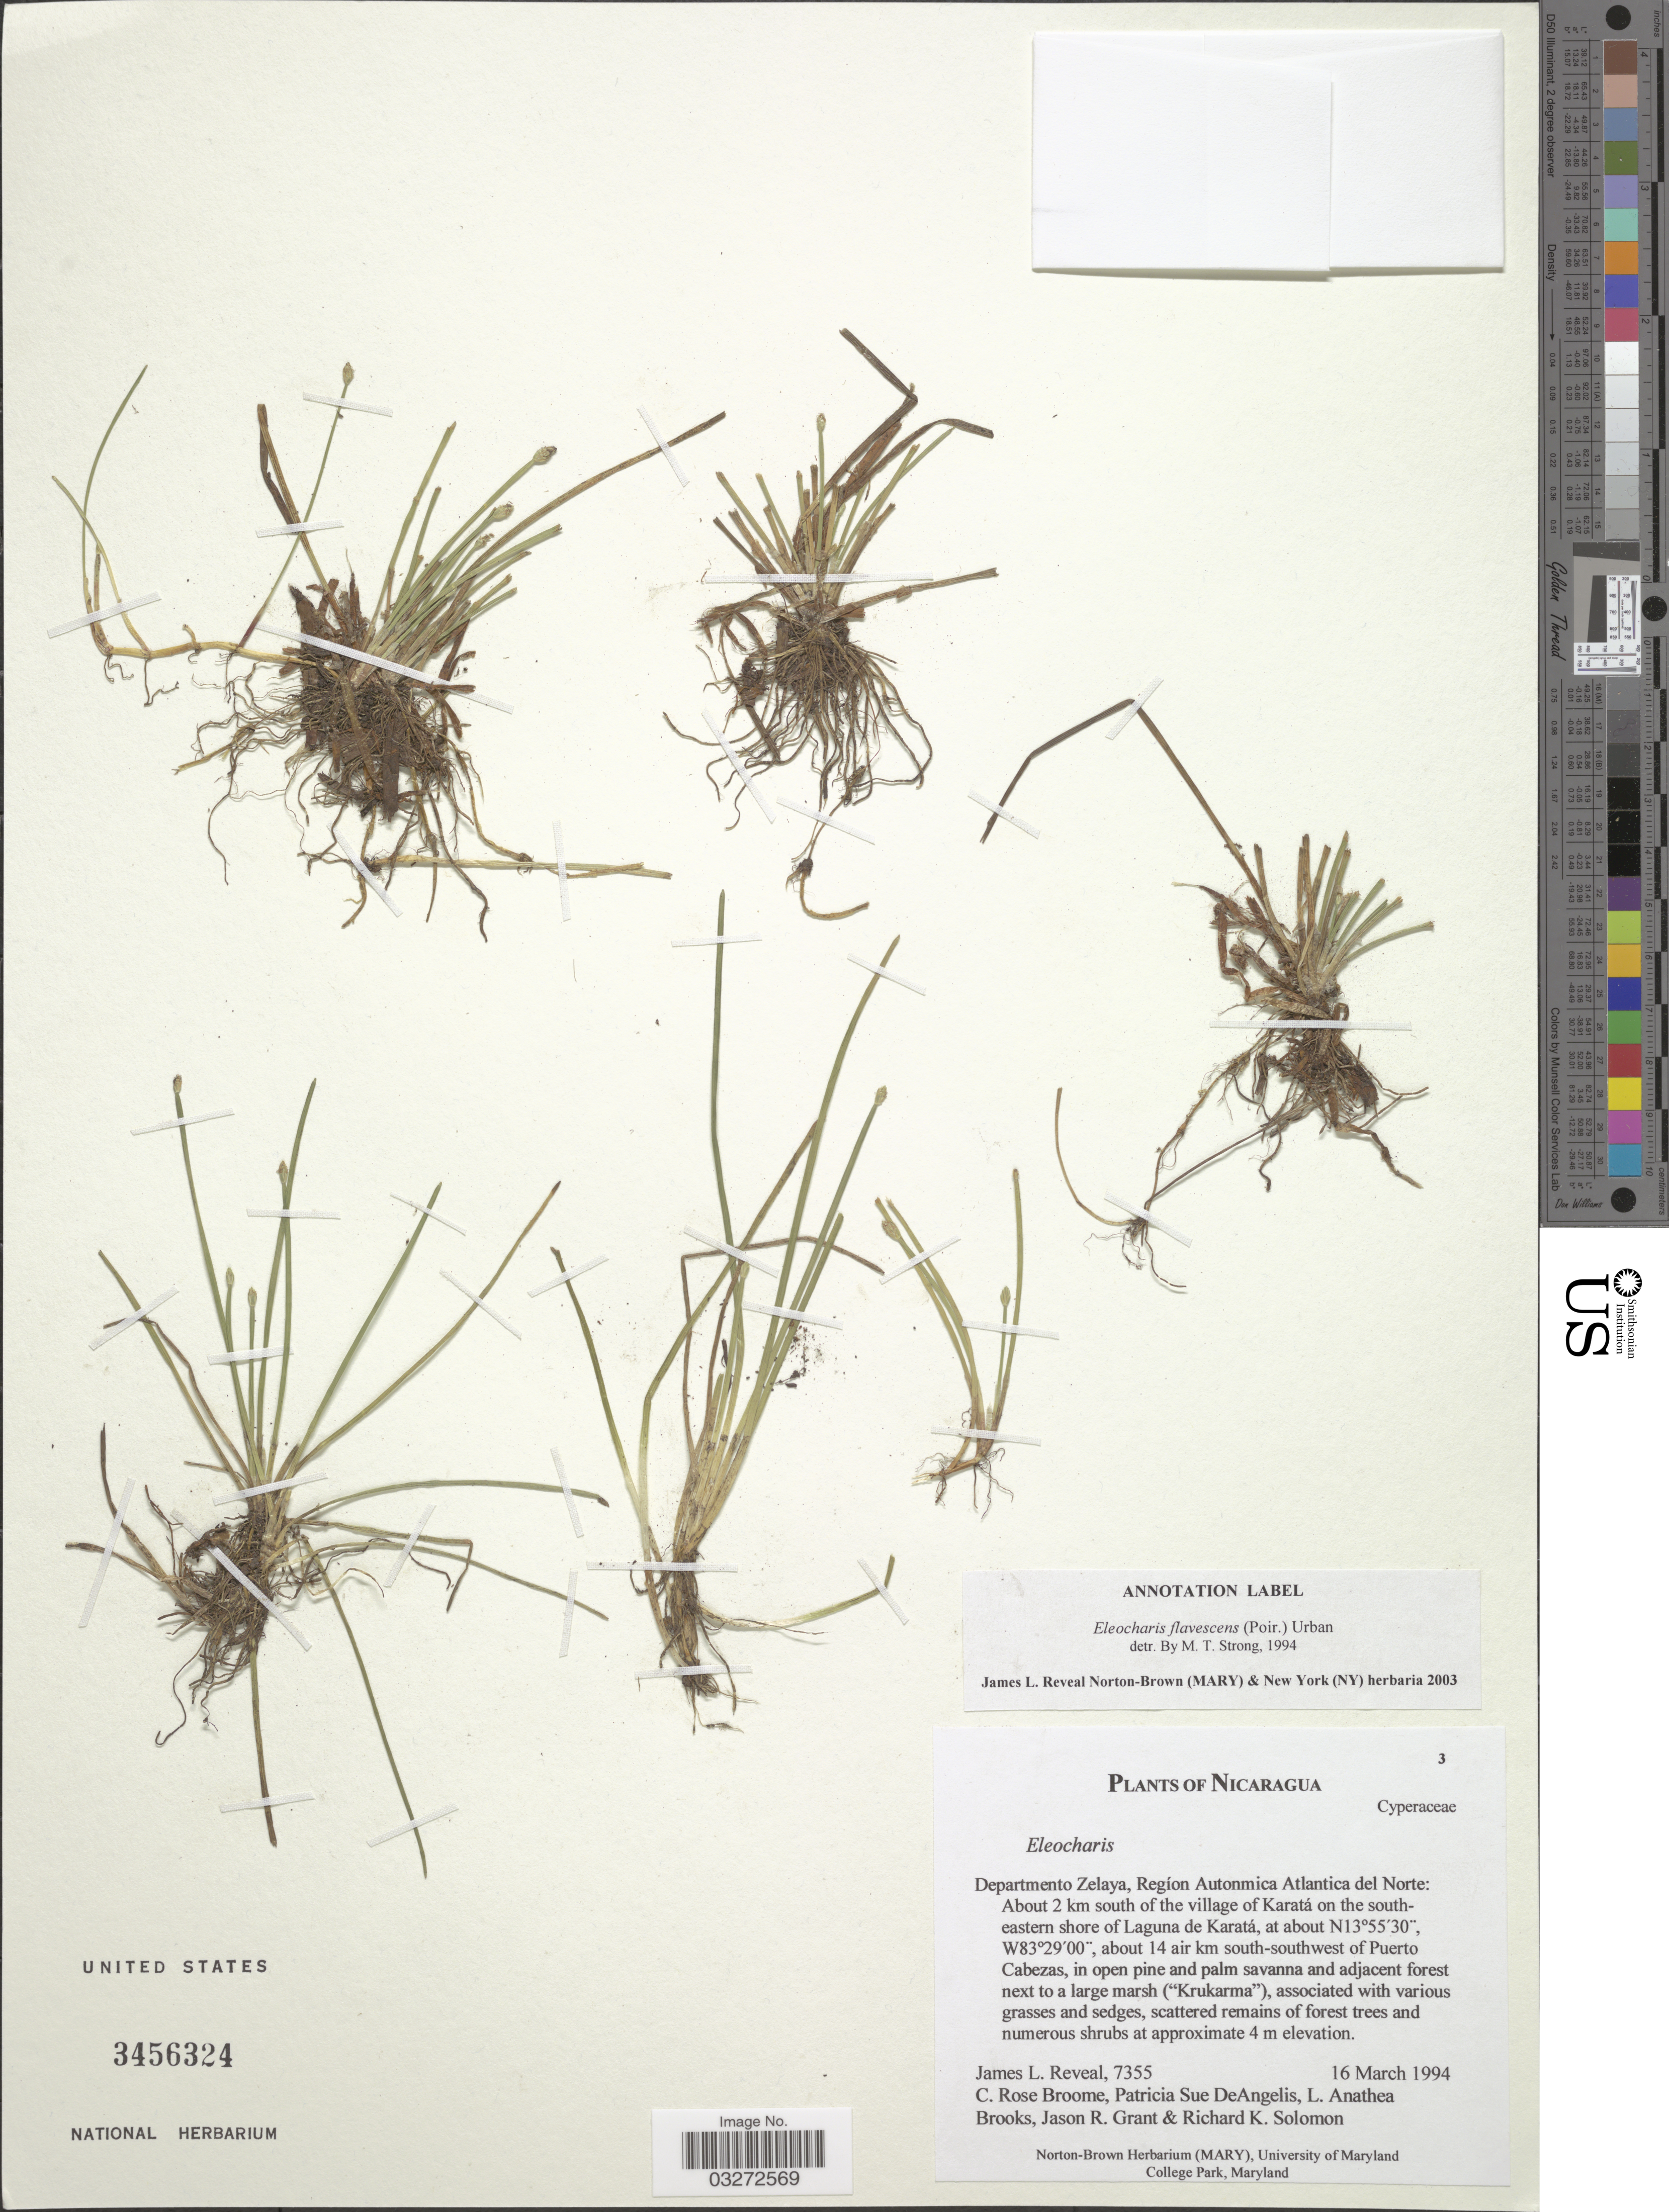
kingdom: Plantae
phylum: Tracheophyta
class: Liliopsida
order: Poales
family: Cyperaceae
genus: Eleocharis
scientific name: Eleocharis flavescens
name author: (Poir.) Urb.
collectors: J. L. Reveal, C. R. Broome, P. DeAngelis, L. Brooks & et al.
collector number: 7355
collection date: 1994-03-16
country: Nicaragua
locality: Departamento Zelaya, Regíon Autonmica Atlantica del Norte: About 2 km south of the village of Karatá on the south-eastern shore of Laguna de Karatá, about 14 air kim south-southwest of Puerto Cabezas.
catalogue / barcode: US 3456324